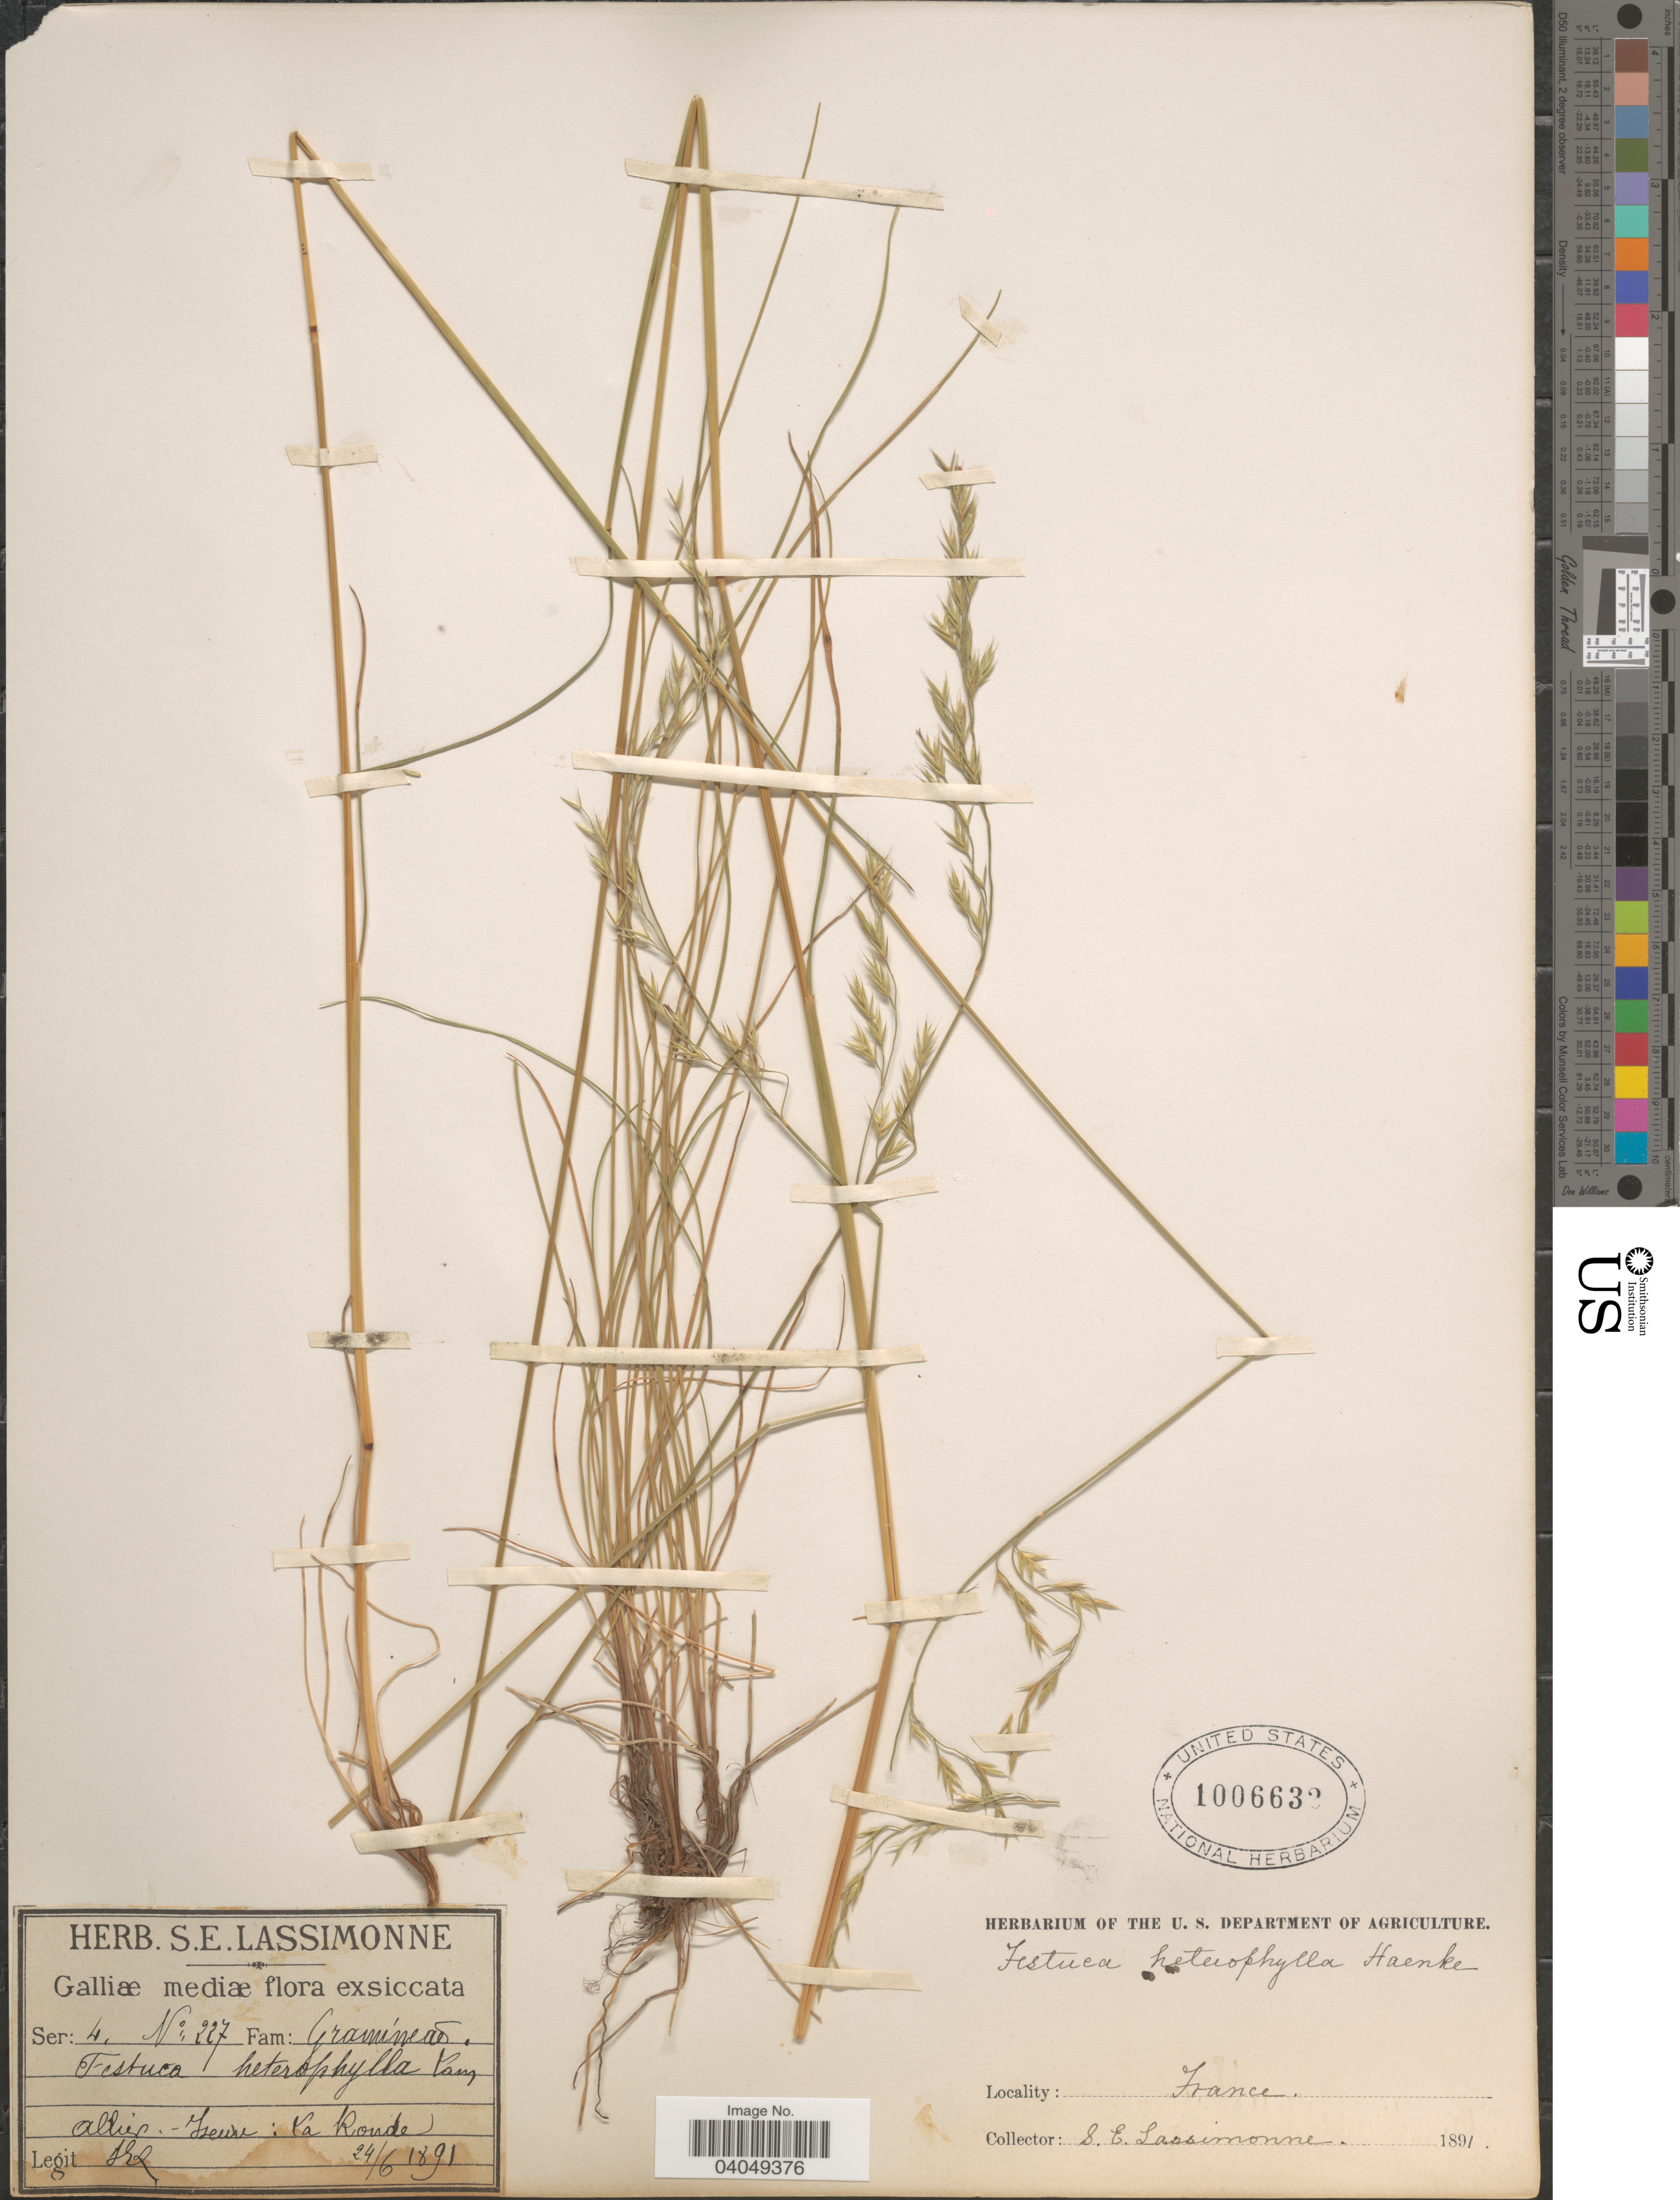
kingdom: Plantae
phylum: Tracheophyta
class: Liliopsida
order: Poales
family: Poaceae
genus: Festuca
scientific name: Festuca heterophylla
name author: Lam.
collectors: S. Lassimonne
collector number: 227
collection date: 1891-06-24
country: France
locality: Galliæ mediæ. Allier. Yzeure: La Ronde.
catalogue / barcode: US 1006632